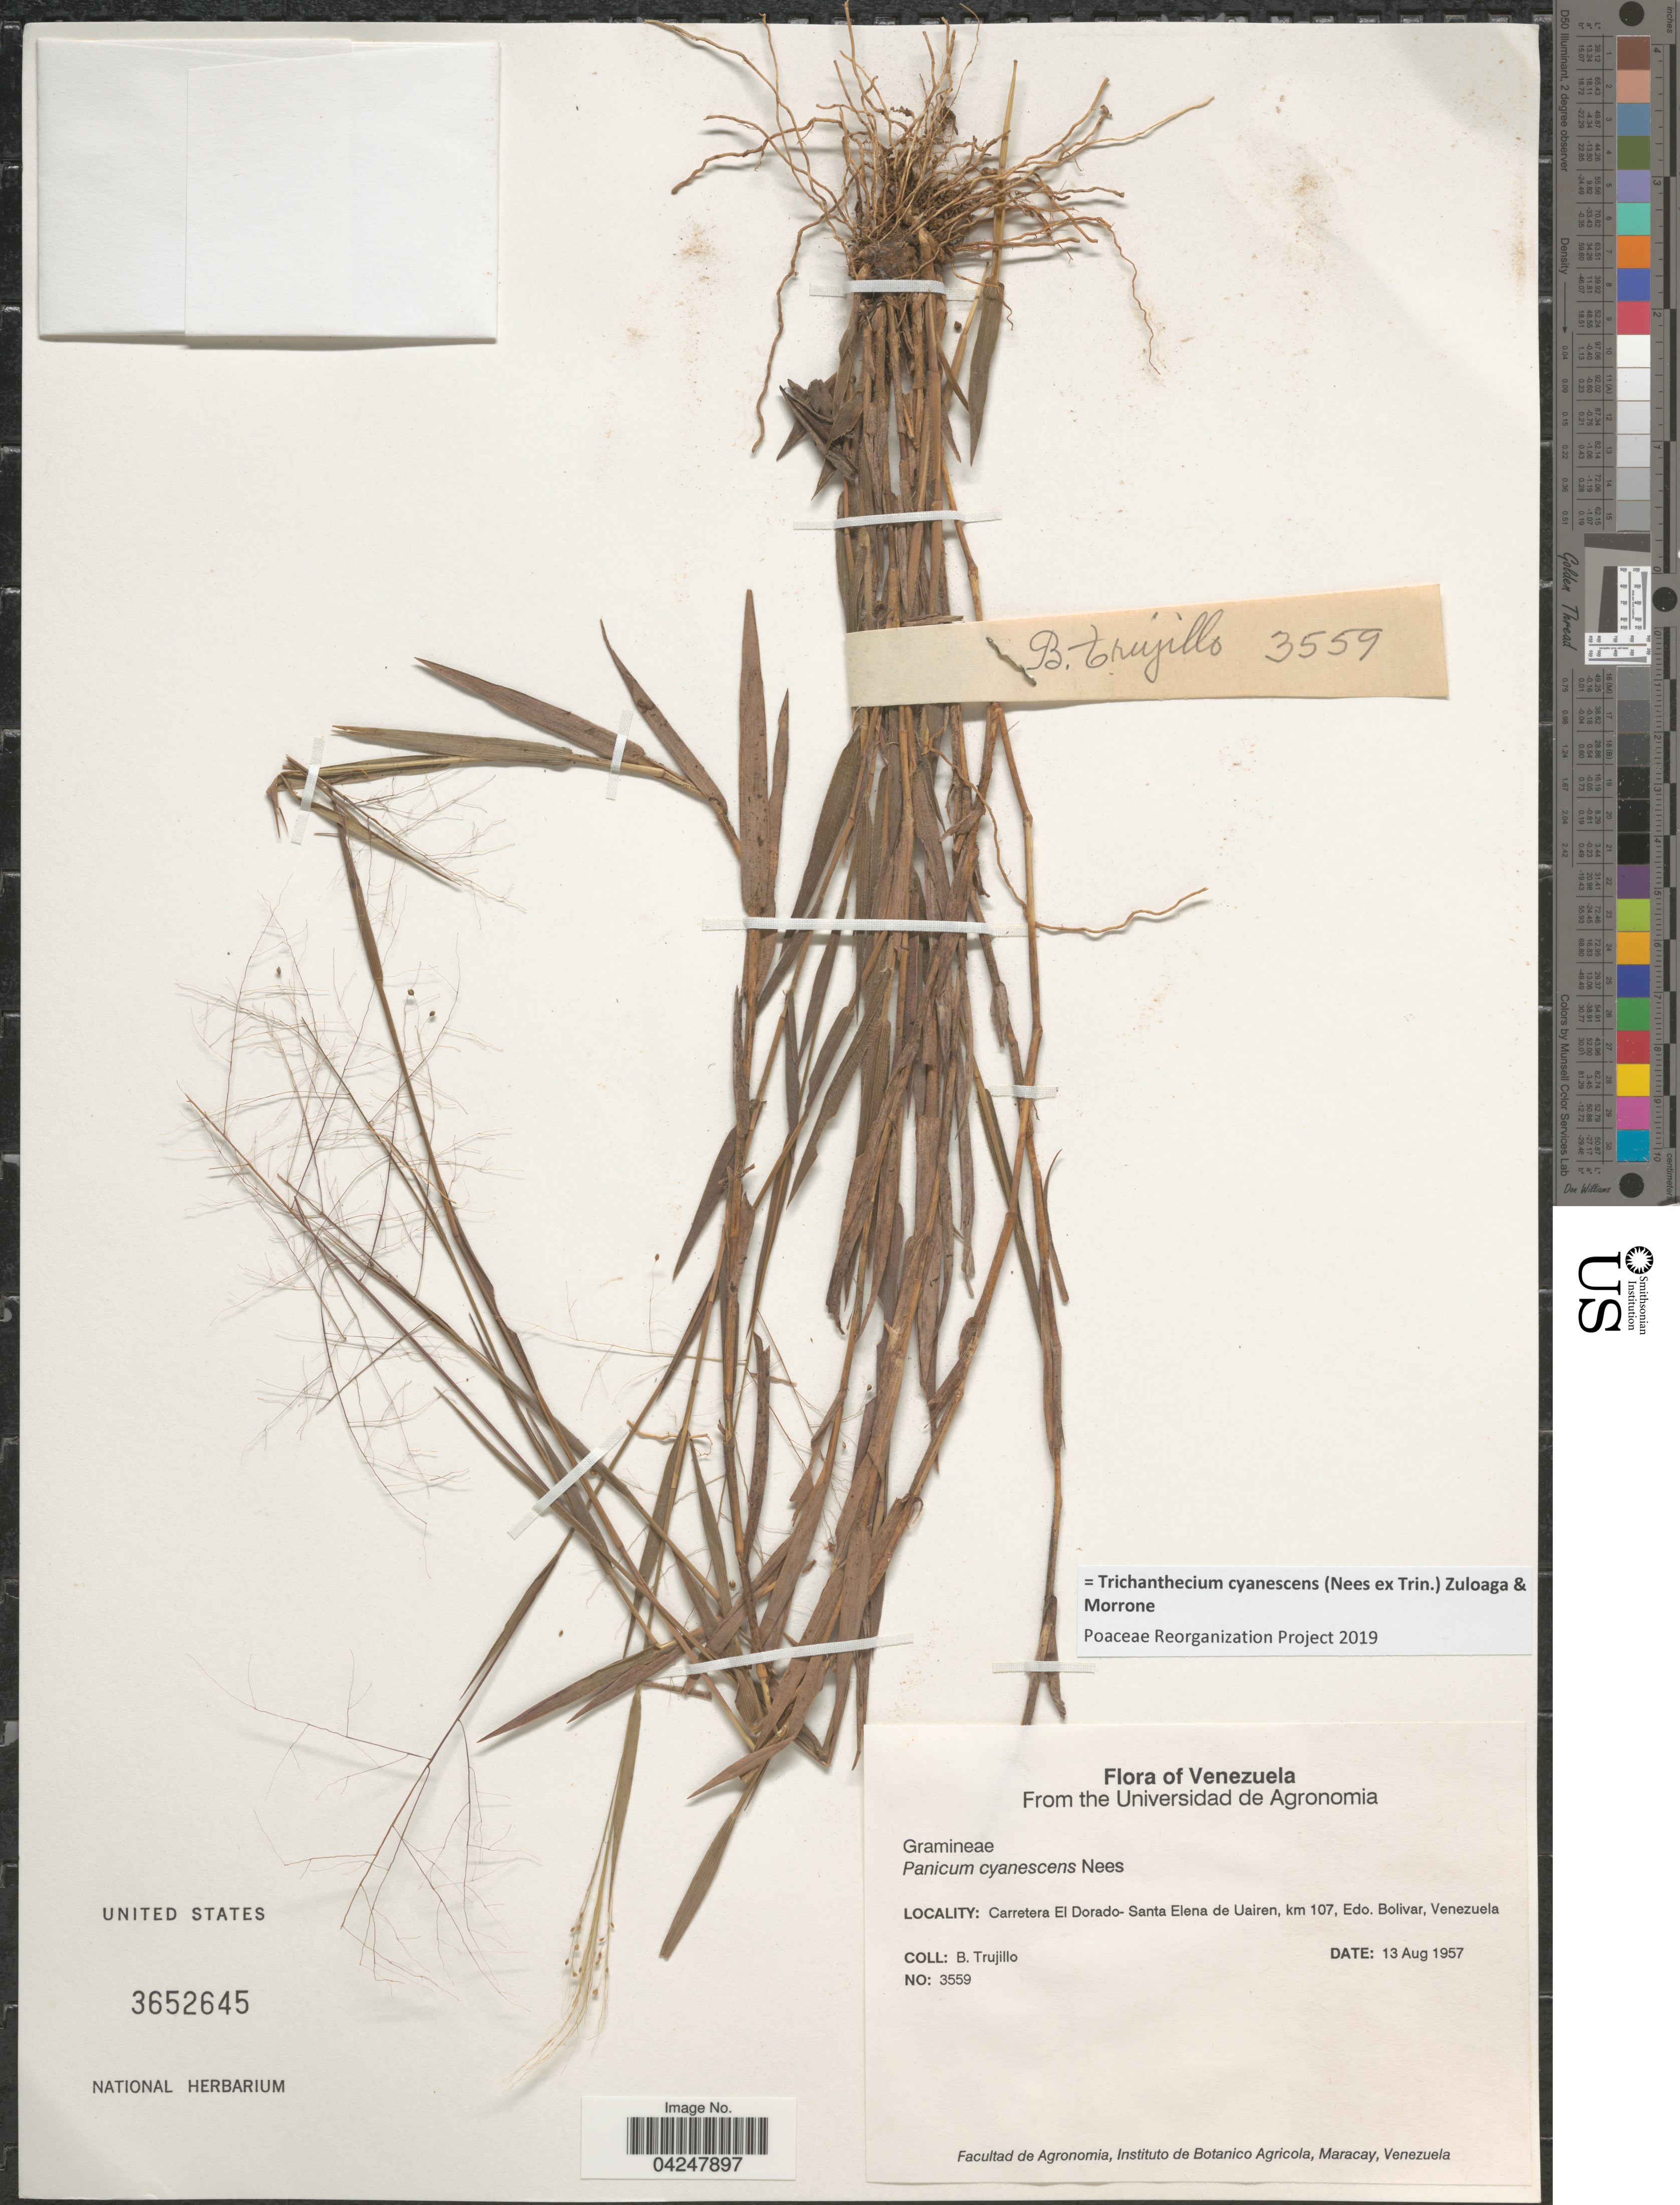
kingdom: Plantae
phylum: Tracheophyta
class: Liliopsida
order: Poales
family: Poaceae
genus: Trichanthecium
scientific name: Trichanthecium cyanescens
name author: (Nees ex Trin.) Zuloaga & Morrone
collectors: B. Trujillo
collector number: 3559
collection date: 1957-08-13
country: Venezuela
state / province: Bolivar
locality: Carretera El Dorado-Santa Elena de Uairen, km 107.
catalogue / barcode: US 3652645